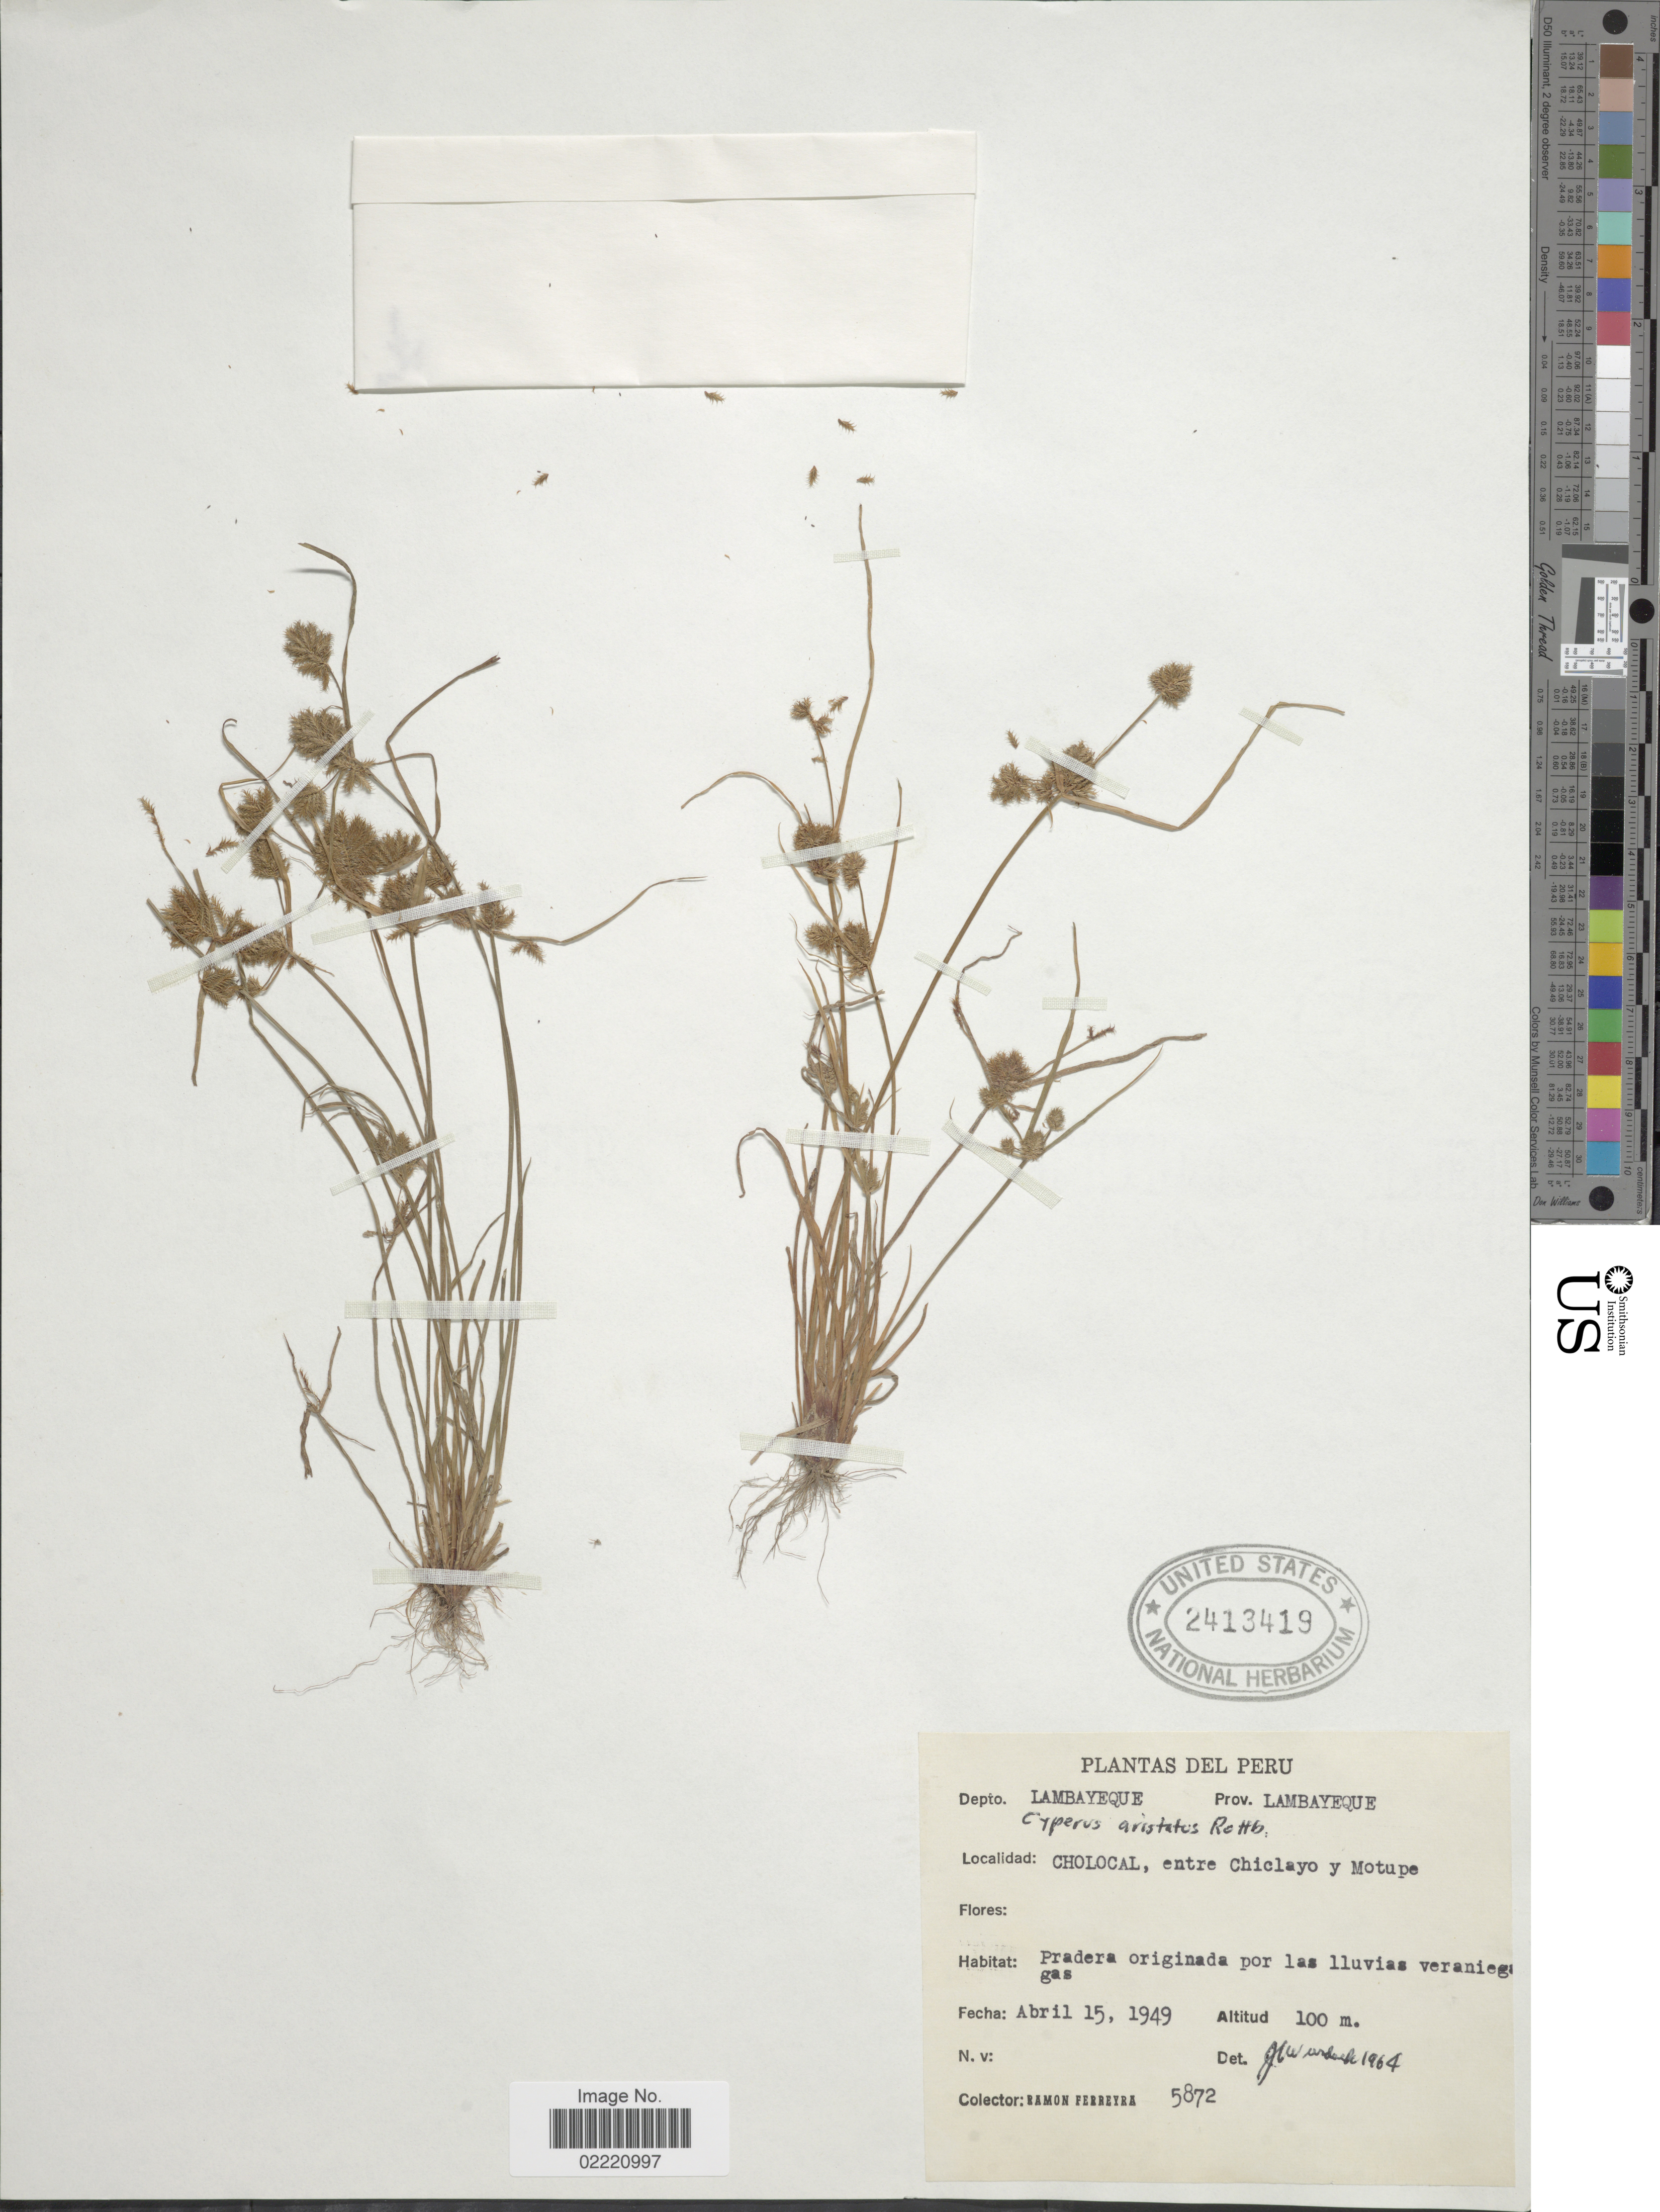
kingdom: Plantae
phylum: Tracheophyta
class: Liliopsida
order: Poales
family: Cyperaceae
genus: Cyperus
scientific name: Cyperus squarrosus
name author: L.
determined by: Strong, Mark T., (BOT), Smithsonian Institution - National Museum of Natural History (UNITED STATES)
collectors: R. A. Ferreyra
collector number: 5872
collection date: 1949-04-15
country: Peru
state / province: Lambayeque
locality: Depto. Lambayeque, Cholocal, entre Chiclayo y Motupe.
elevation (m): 100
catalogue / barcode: US 2413419